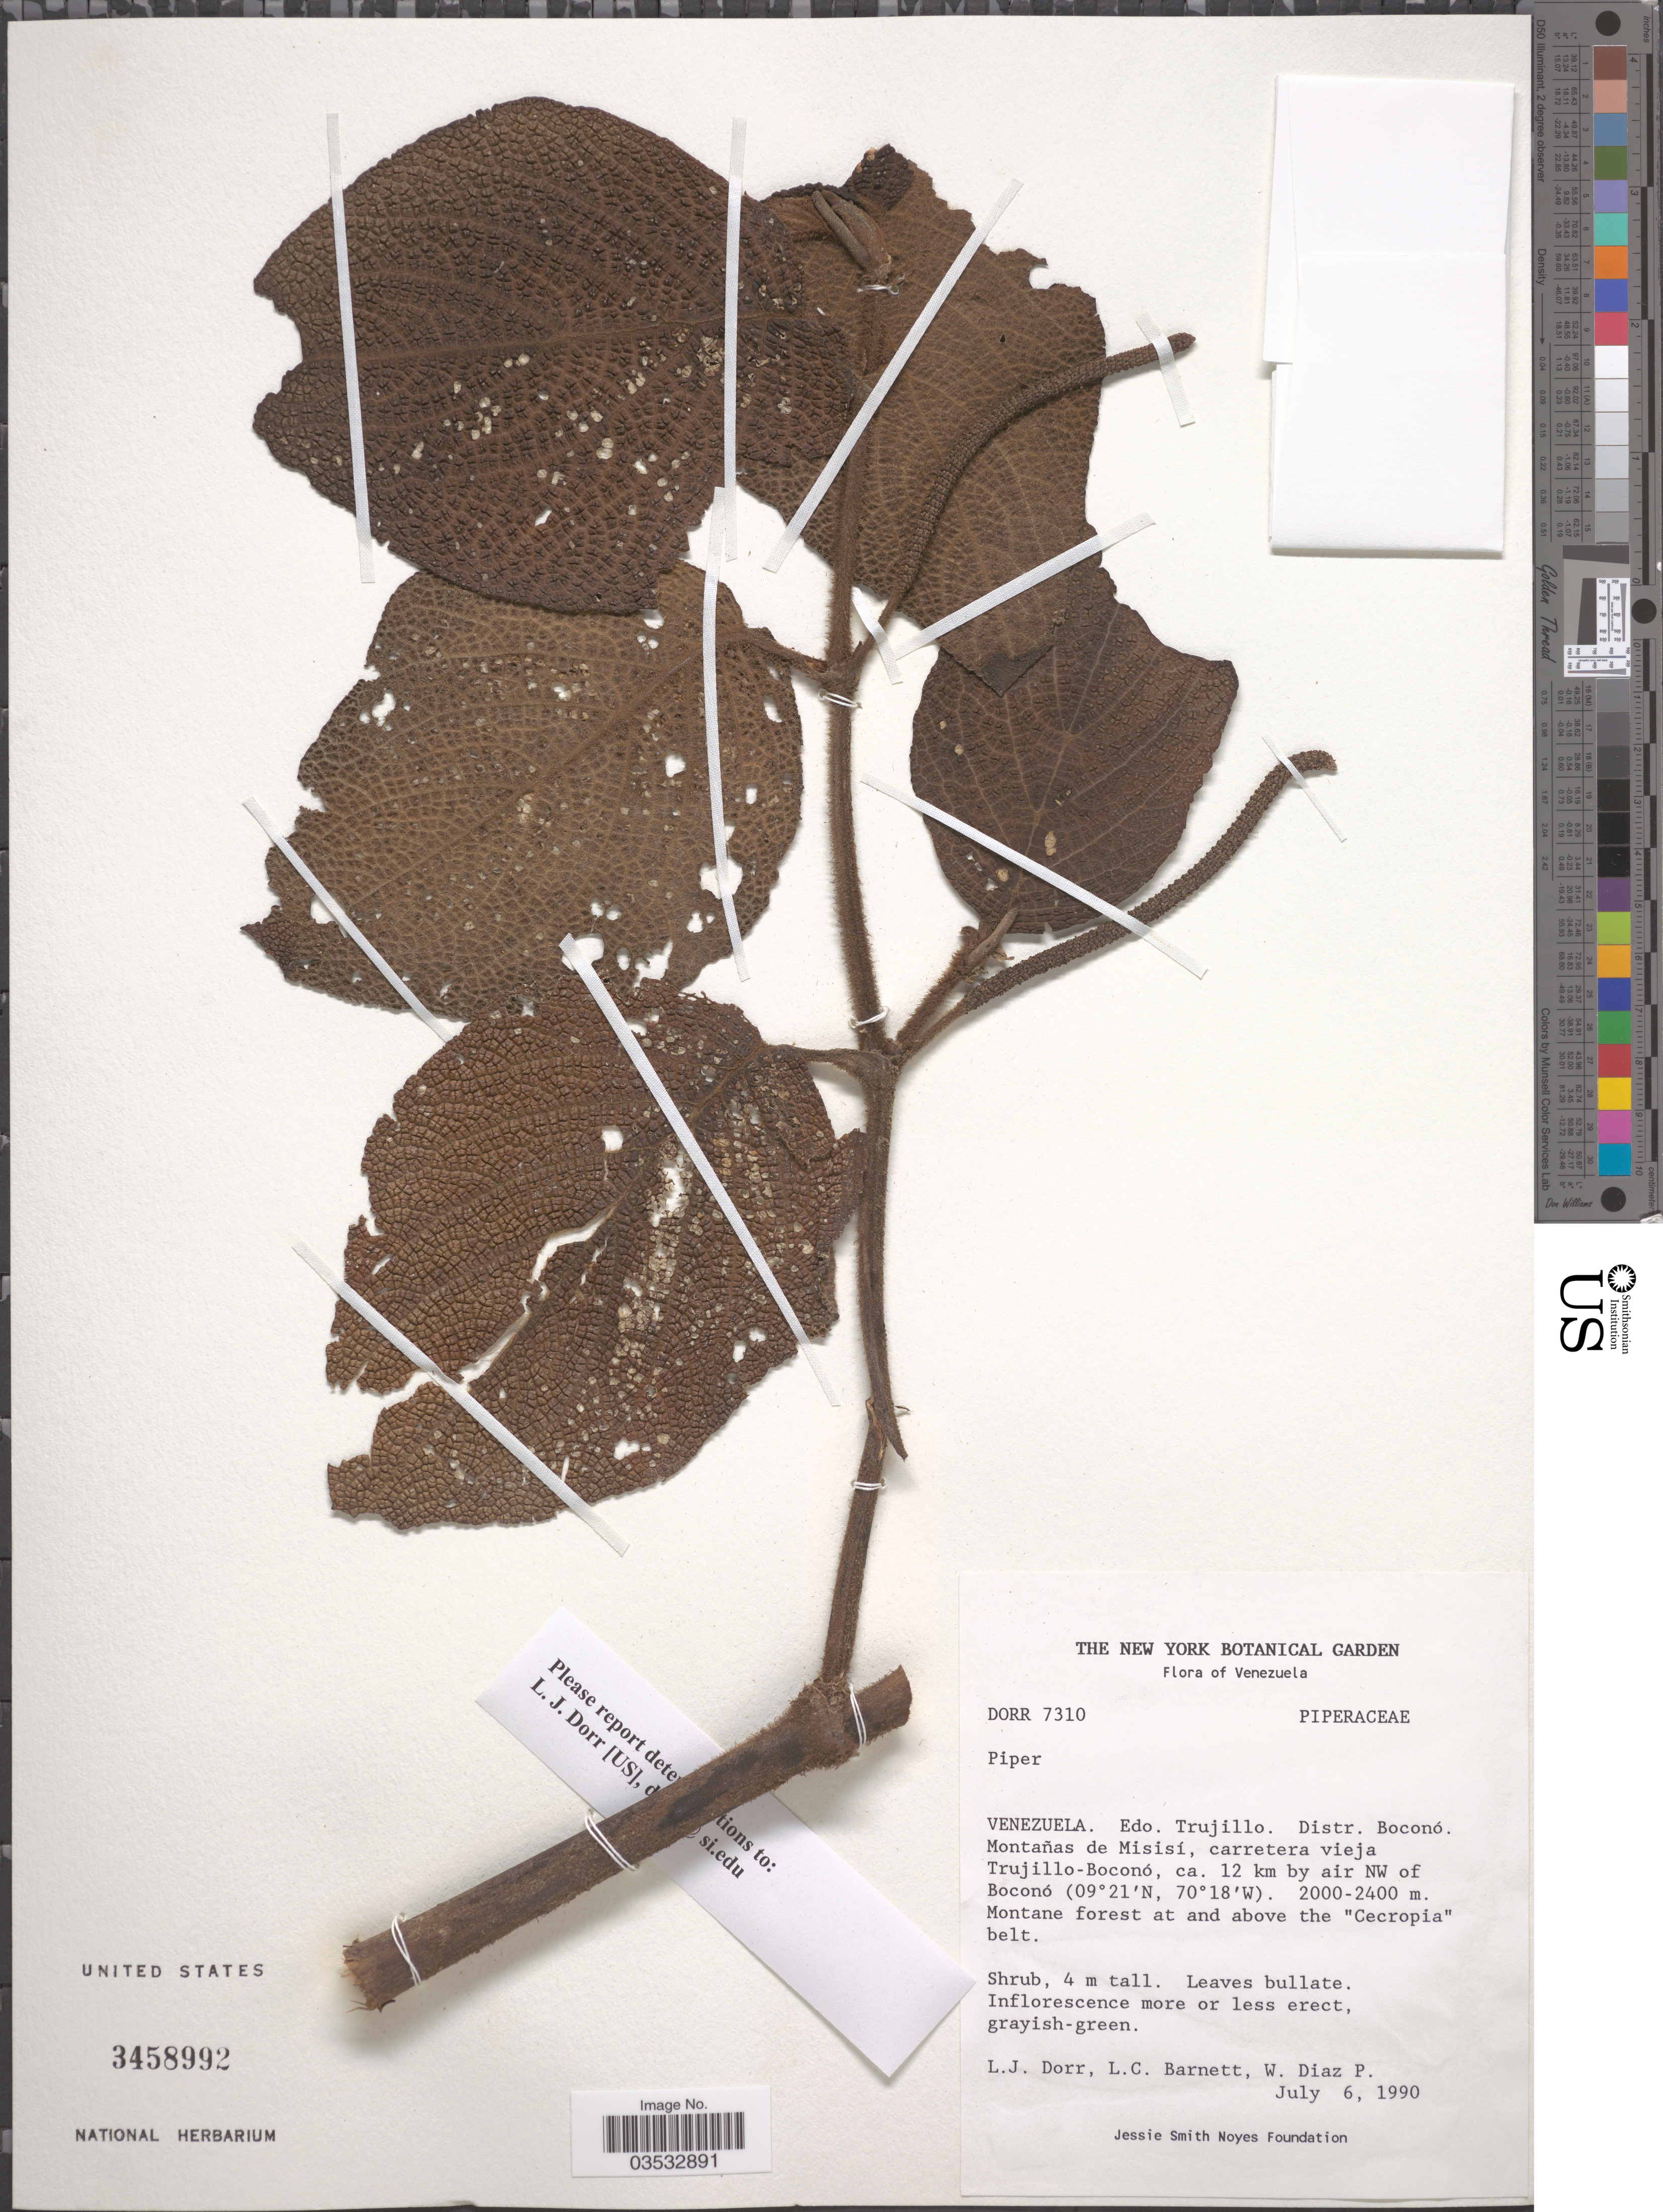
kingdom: Plantae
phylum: Tracheophyta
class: Magnoliopsida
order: Piperales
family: Piperaceae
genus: Piper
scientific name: Piper sp.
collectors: L. J. Dorr, L. C. Barnett & W. Díaz P.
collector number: Dorr7310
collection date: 1990-07-06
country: Venezuela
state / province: Trujillo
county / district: Boconó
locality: Montañas de Misisí, carretera vieja Trujillo-Boconó, ca. 12 km by air NW of Boconó.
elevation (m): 2000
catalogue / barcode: US 3458992